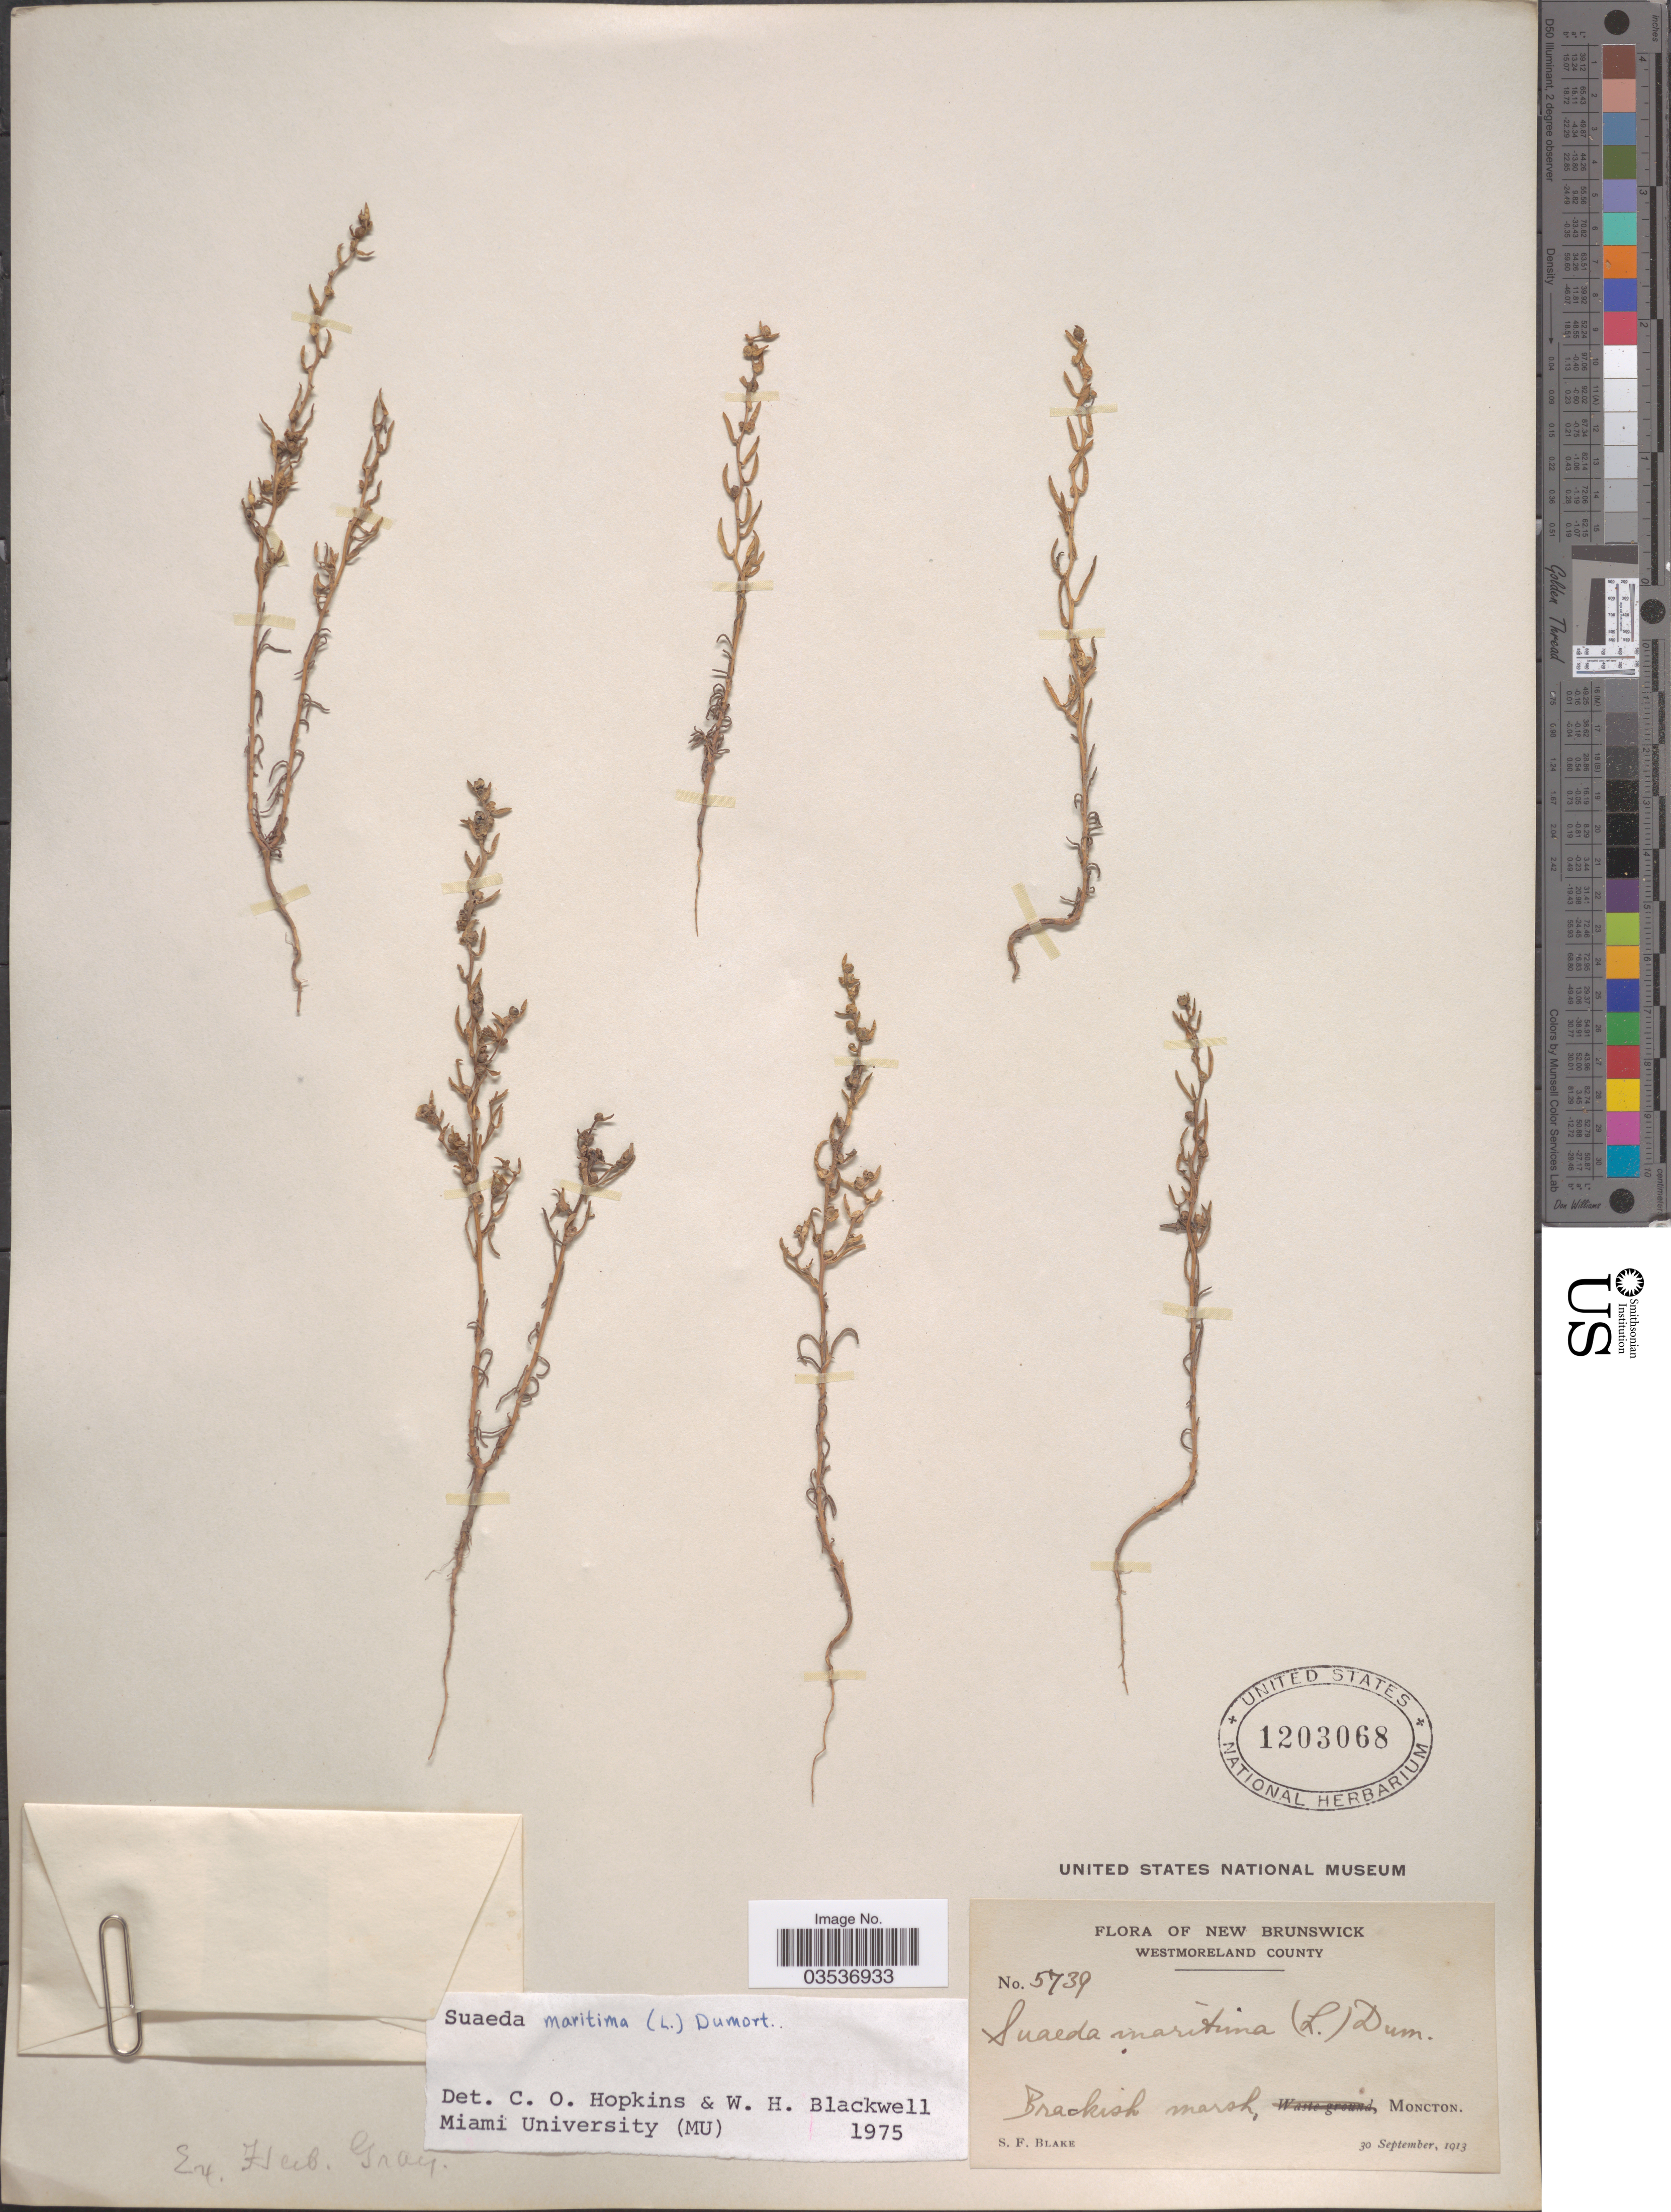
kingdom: Plantae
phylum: Tracheophyta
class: Magnoliopsida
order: Caryophyllales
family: Amaranthaceae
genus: Suaeda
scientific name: Suaeda maritima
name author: (L.) Dumort.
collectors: S. Blake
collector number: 5739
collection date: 1913-09-30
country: Canada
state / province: New Brunswick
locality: Westmoreland County. Moncton.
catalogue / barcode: US 1203068